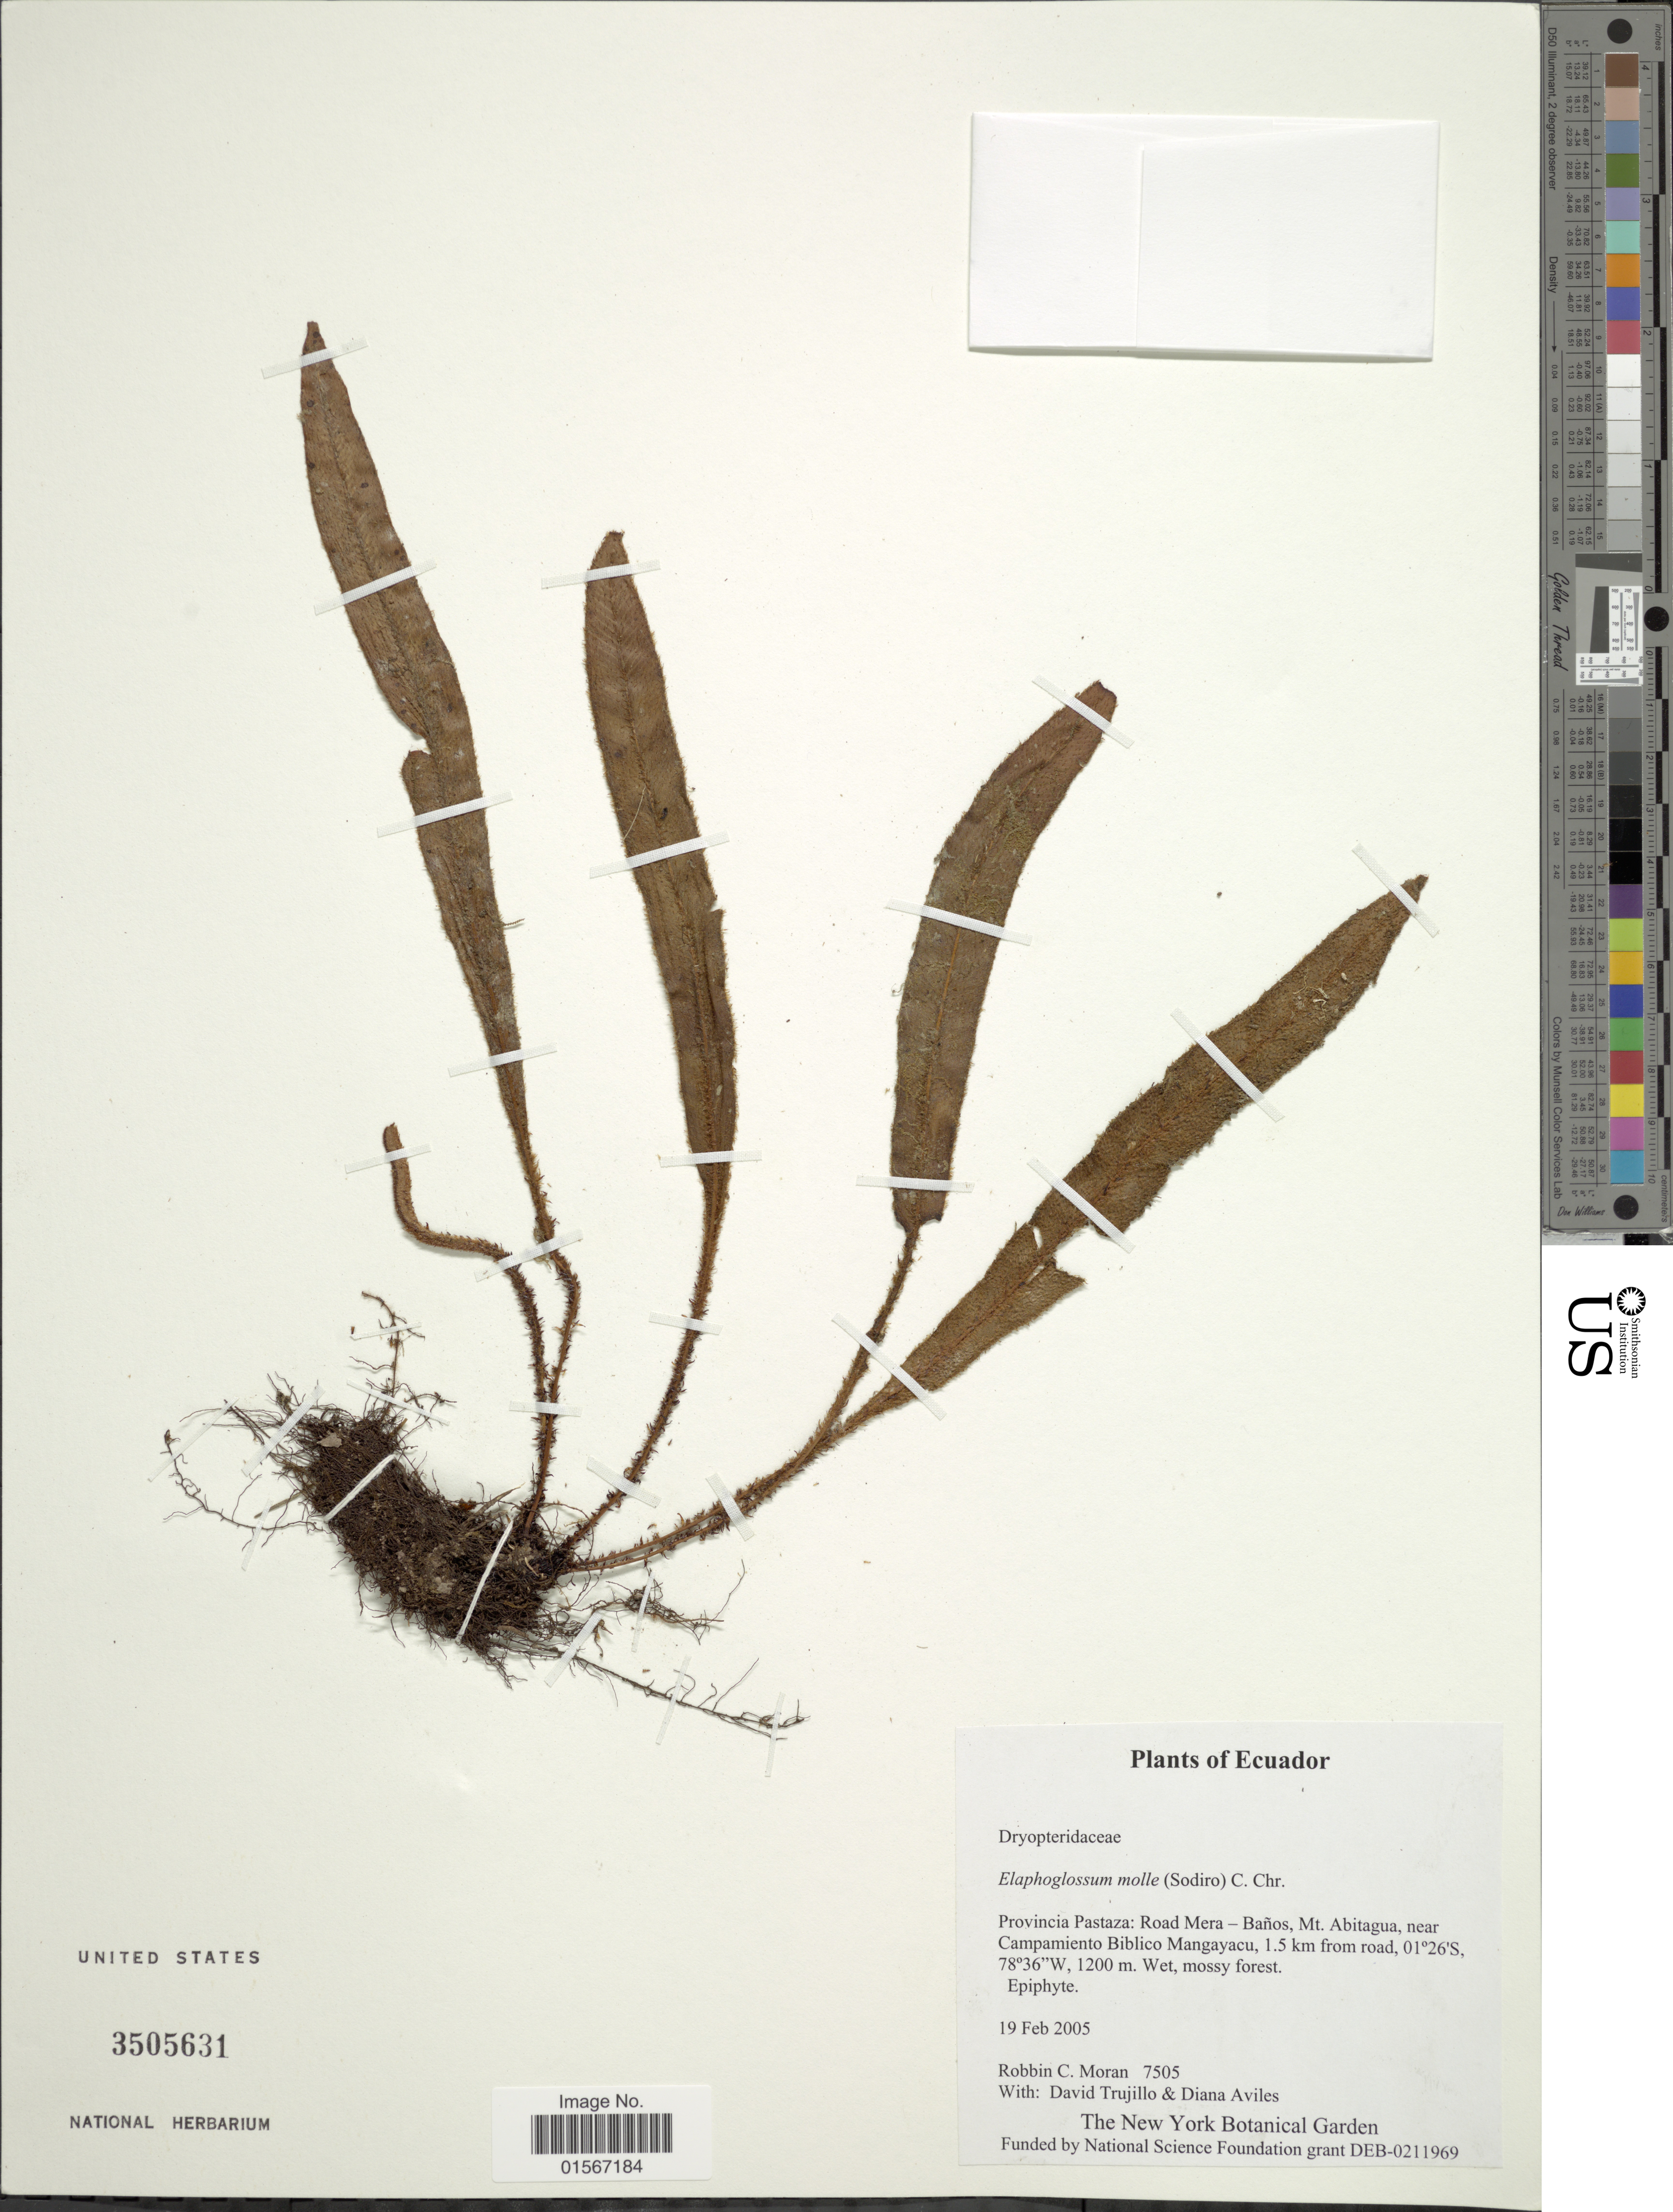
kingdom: Plantae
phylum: Tracheophyta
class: Polypodiopsida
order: Polypodiales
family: Dryopteridaceae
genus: Elaphoglossum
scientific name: Elaphoglossum molle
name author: (Sodiro) C. Chr.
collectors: R. C. Moran, D. Trujillo & D. Aviles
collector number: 7505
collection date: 2005-02-19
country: Ecuador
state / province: Pastaza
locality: Ecuador, Provincia Pastaza: Road Mera-Baños, Mt. Abitagua, near Campamiento Biblico Mangayacu, 1.5 km from road.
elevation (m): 1200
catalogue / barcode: US 3505631